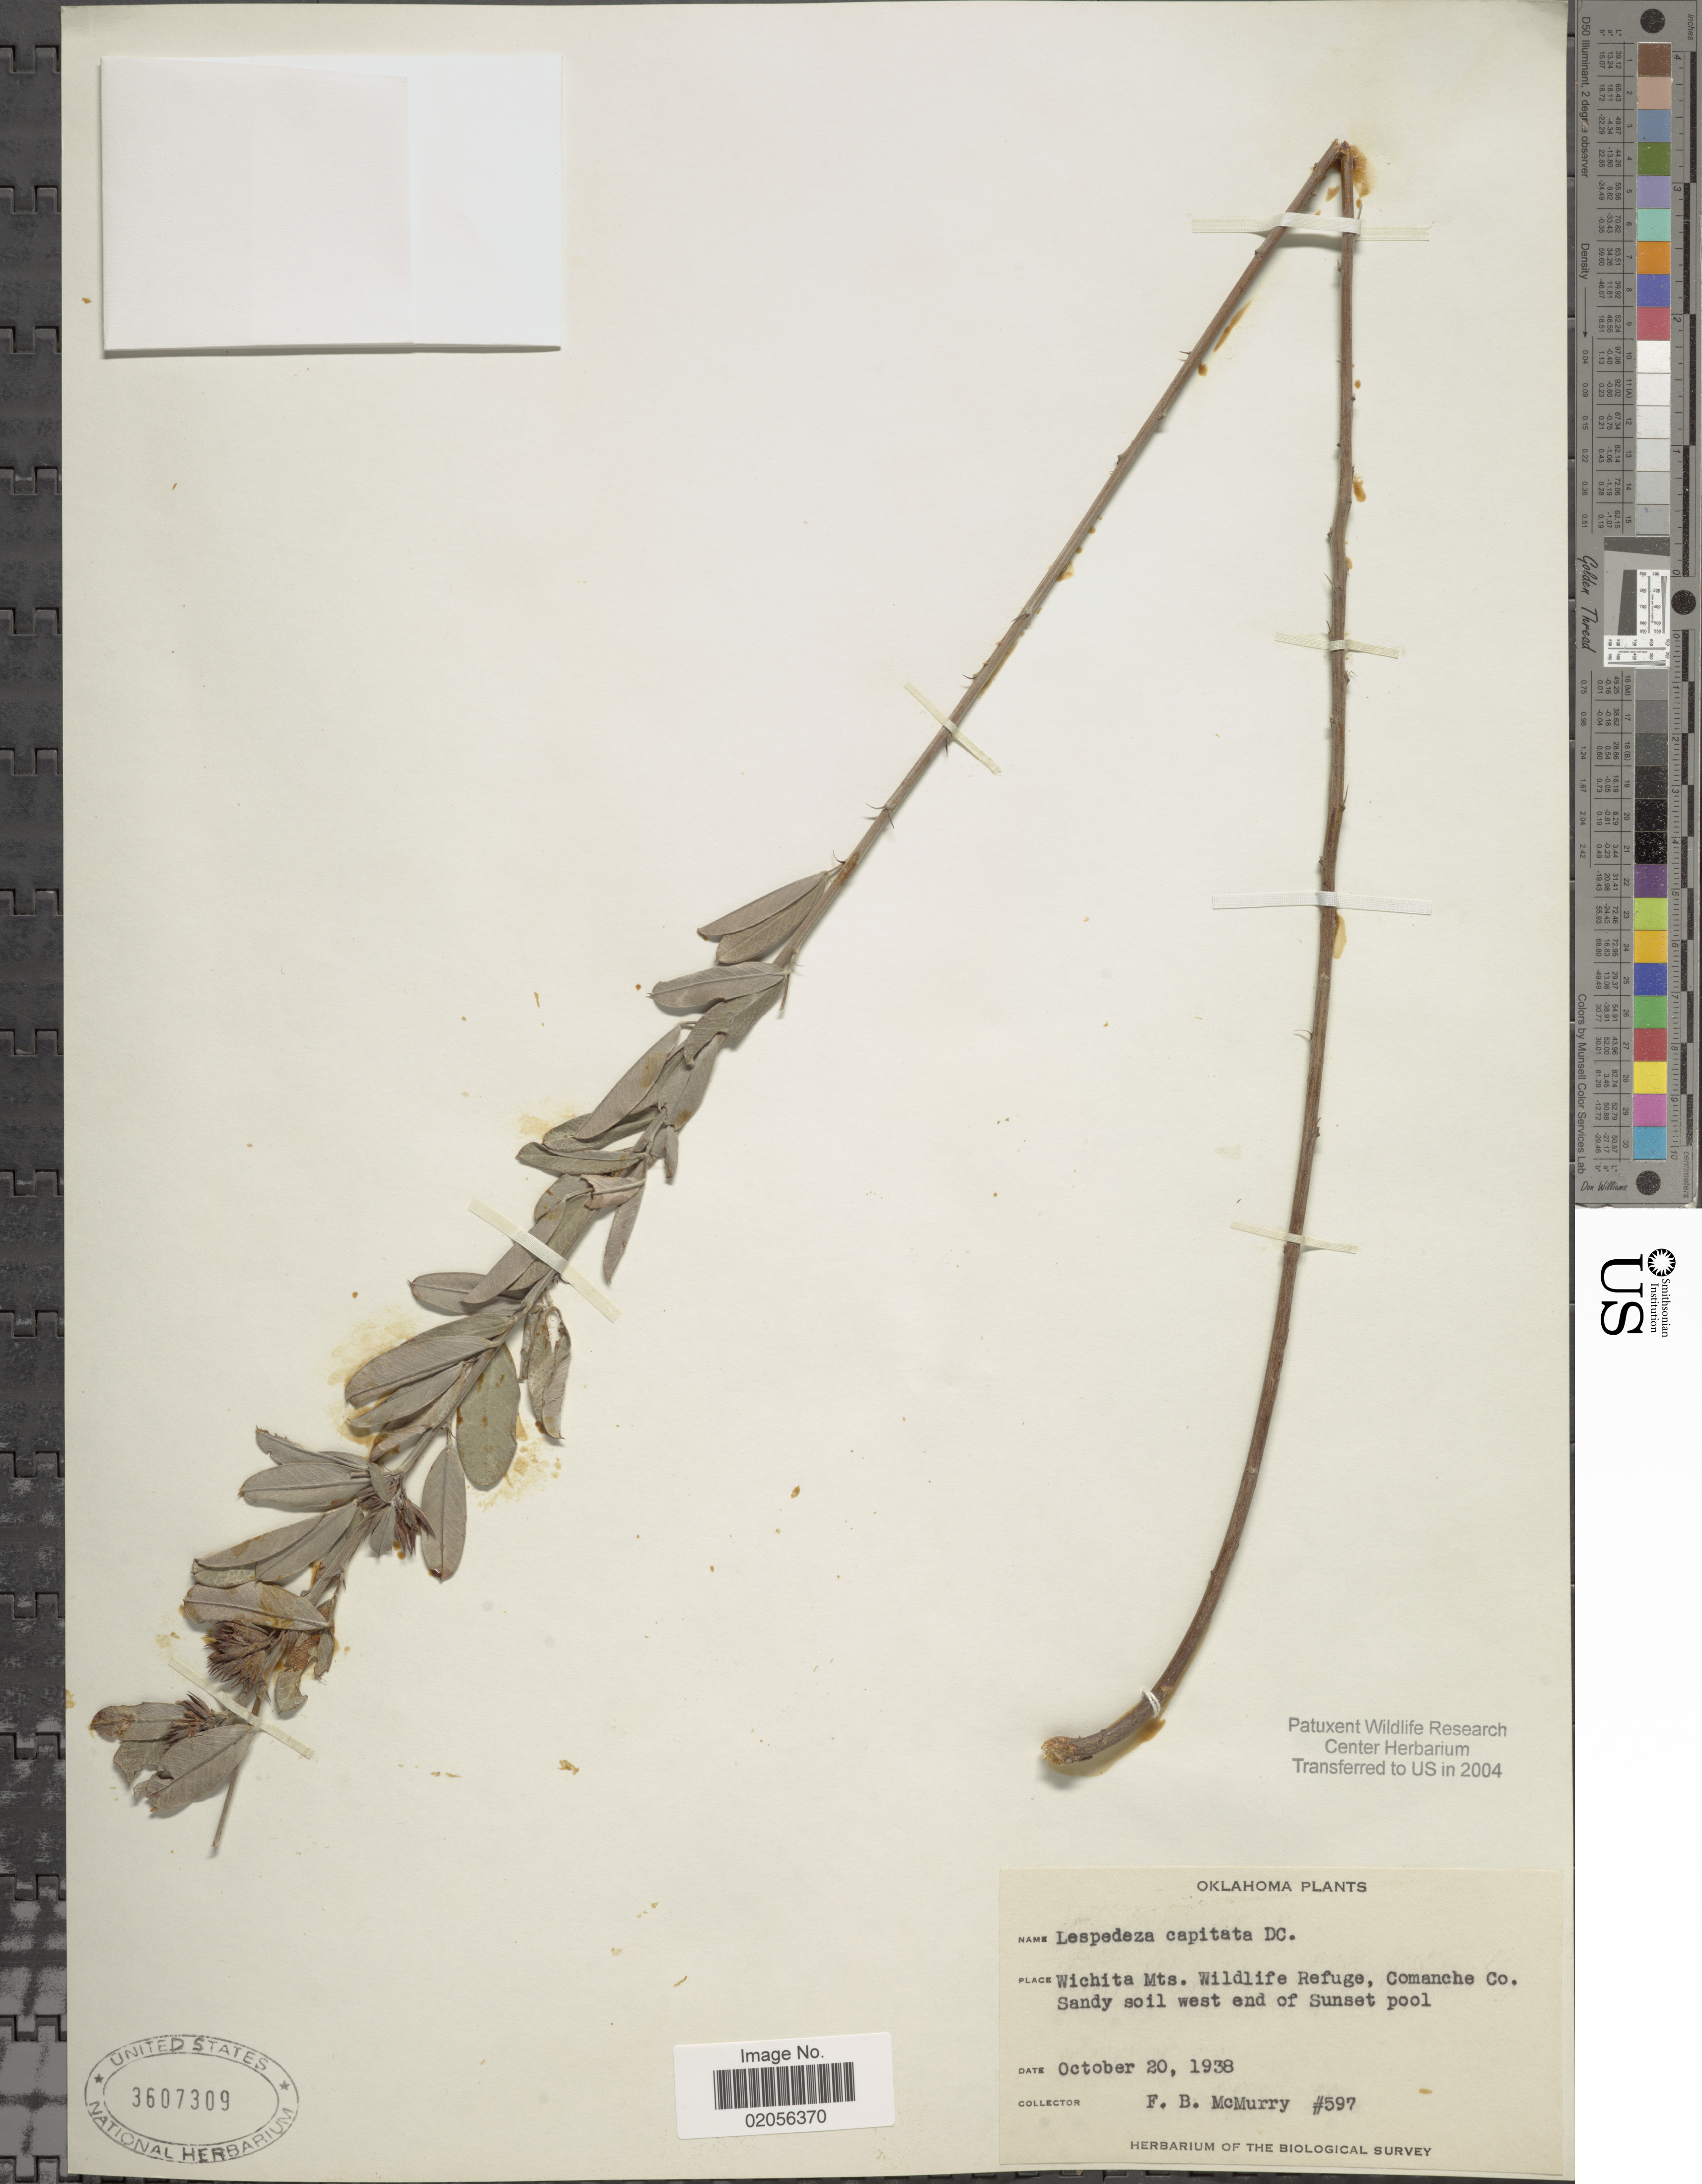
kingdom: Plantae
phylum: Tracheophyta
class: Magnoliopsida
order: Fabales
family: Fabaceae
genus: Lespedeza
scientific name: Lespedeza capitata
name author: Michx.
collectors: F. B. McMurry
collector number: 597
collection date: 1938-10-20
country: United States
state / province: Oklahoma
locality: Wichita Mts. Wildlife Refuge, Comanche Co.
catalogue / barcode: US 3607309